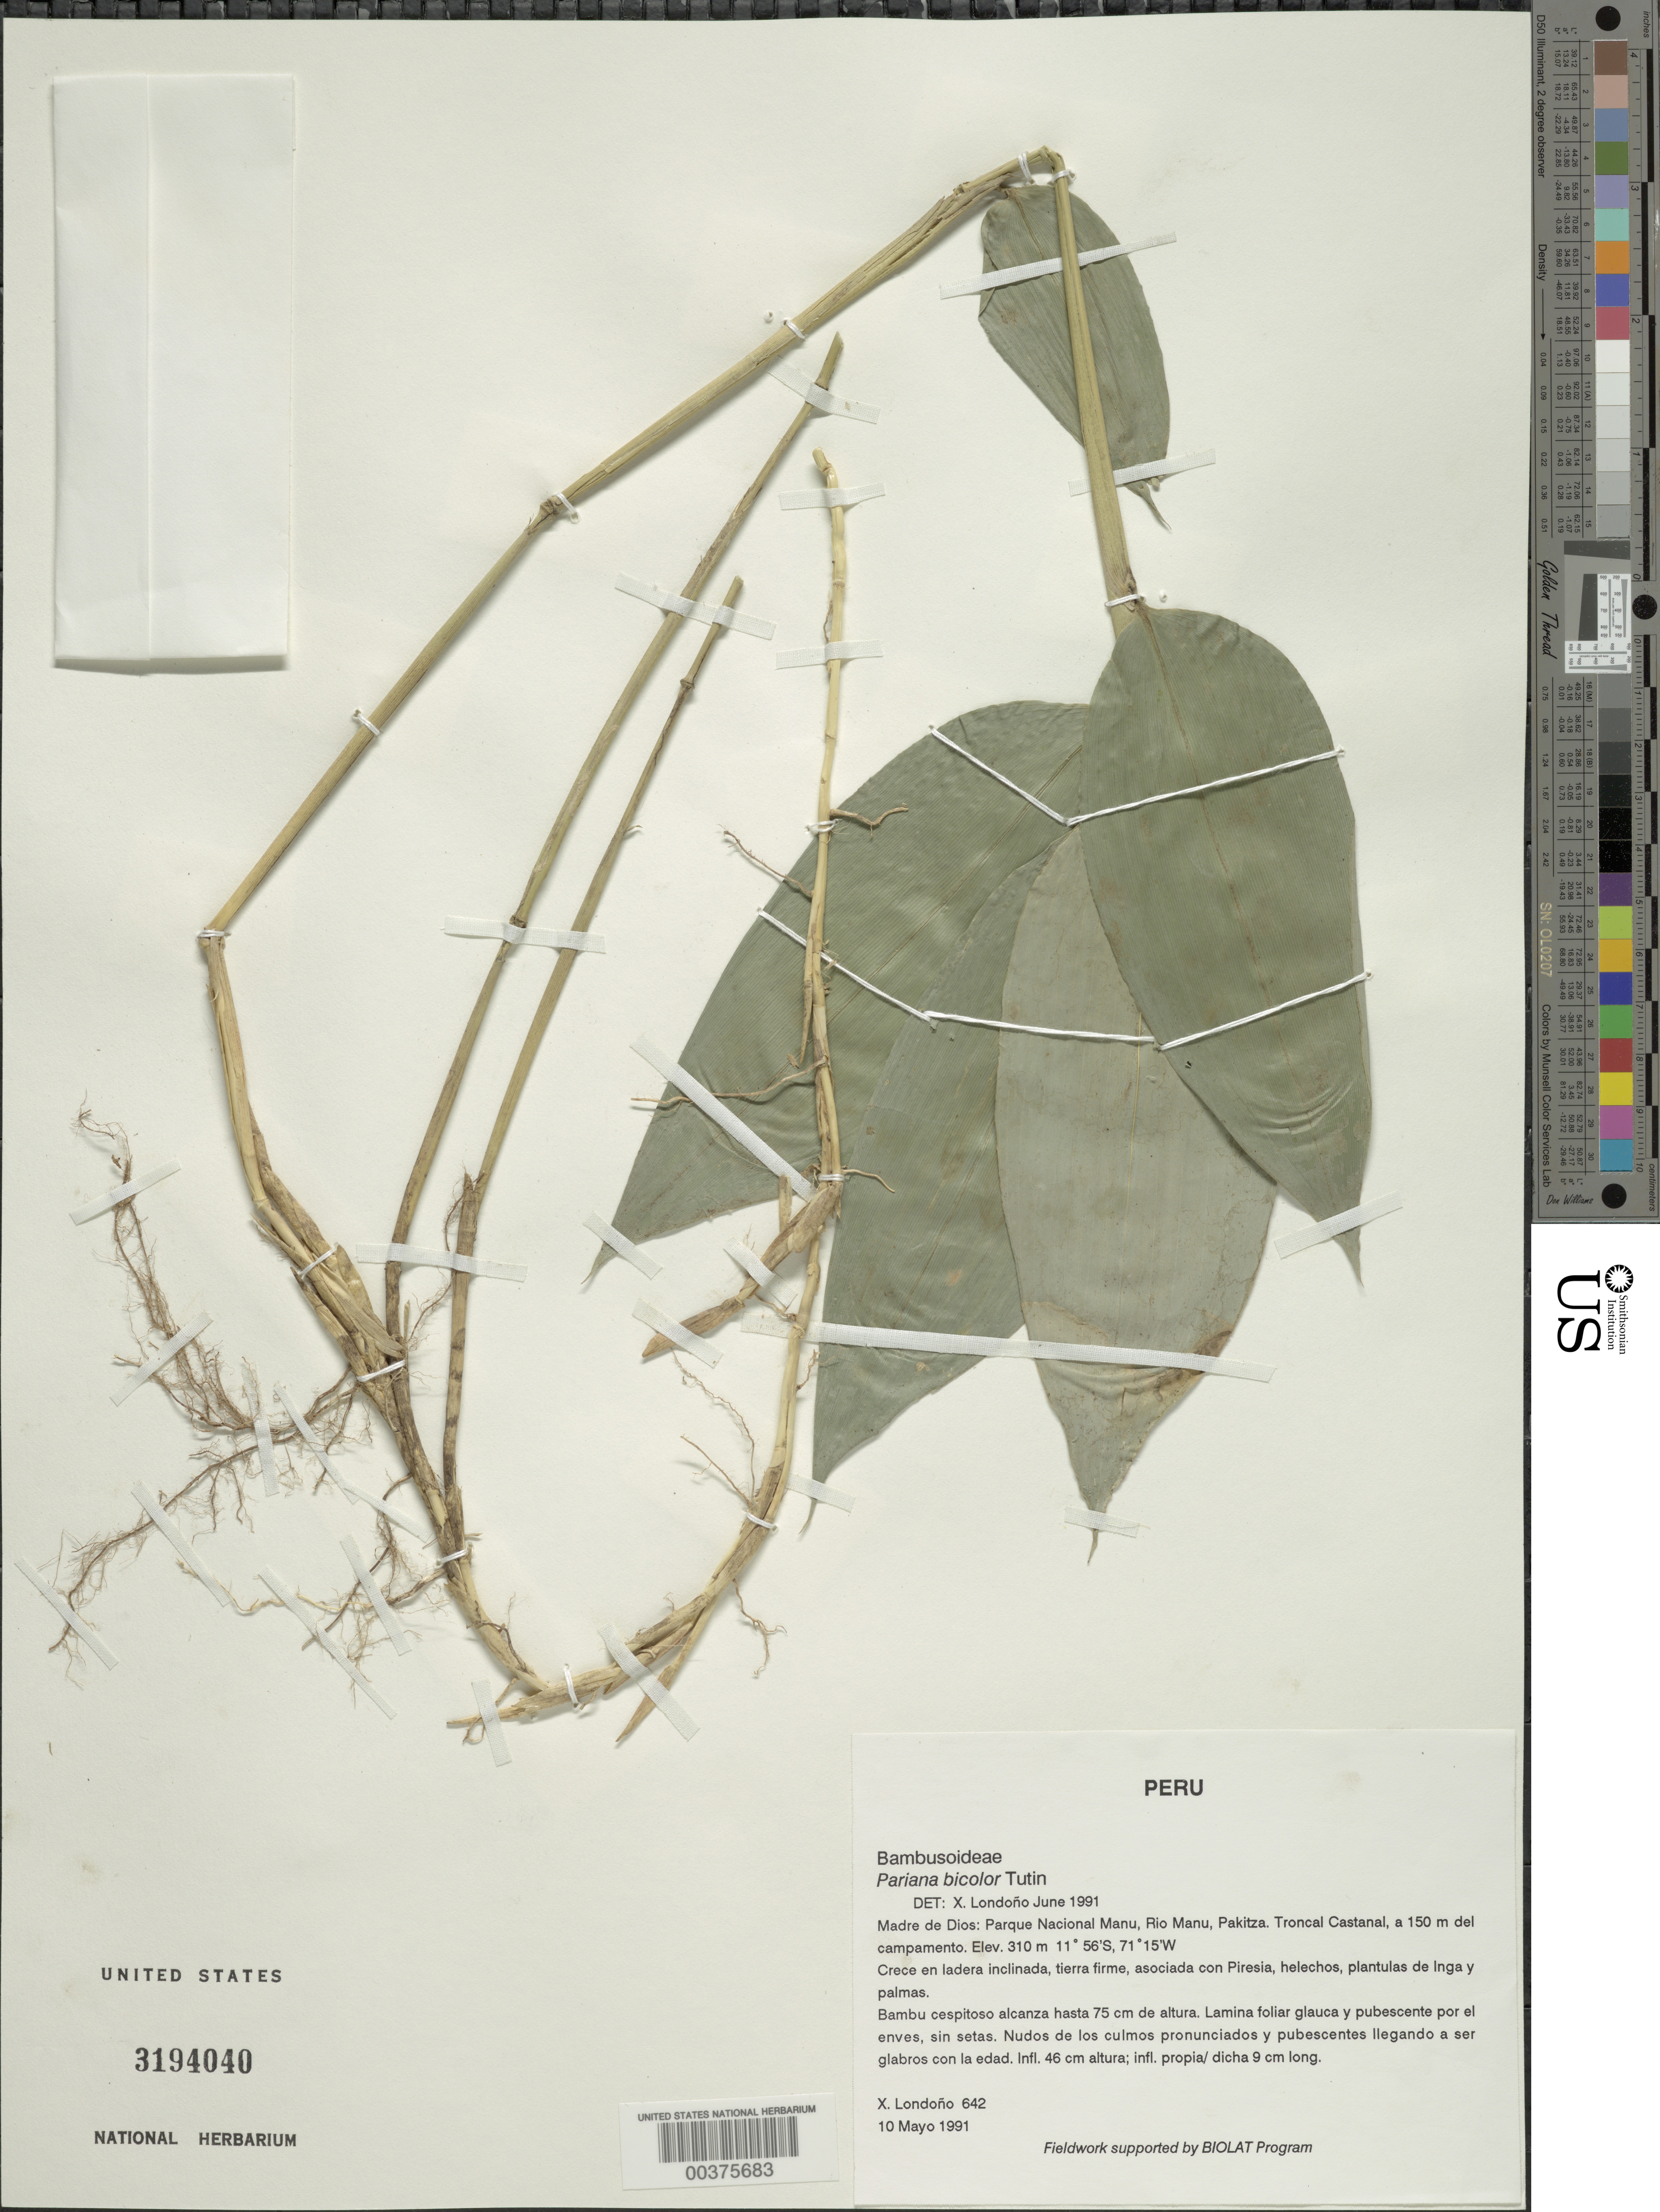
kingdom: Plantae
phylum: Tracheophyta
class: Liliopsida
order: Poales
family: Poaceae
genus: Pariana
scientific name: Pariana bicolor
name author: Tutin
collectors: X. Londoño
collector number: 642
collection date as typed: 10 May 1991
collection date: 1991-05-10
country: Peru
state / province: Madre de Dios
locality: Parque nacional manu, rio manu, pakitza; trocha castanal, a 150m del campamento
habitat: En ladera inclinada, tierra firme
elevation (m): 310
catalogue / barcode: US 3194040